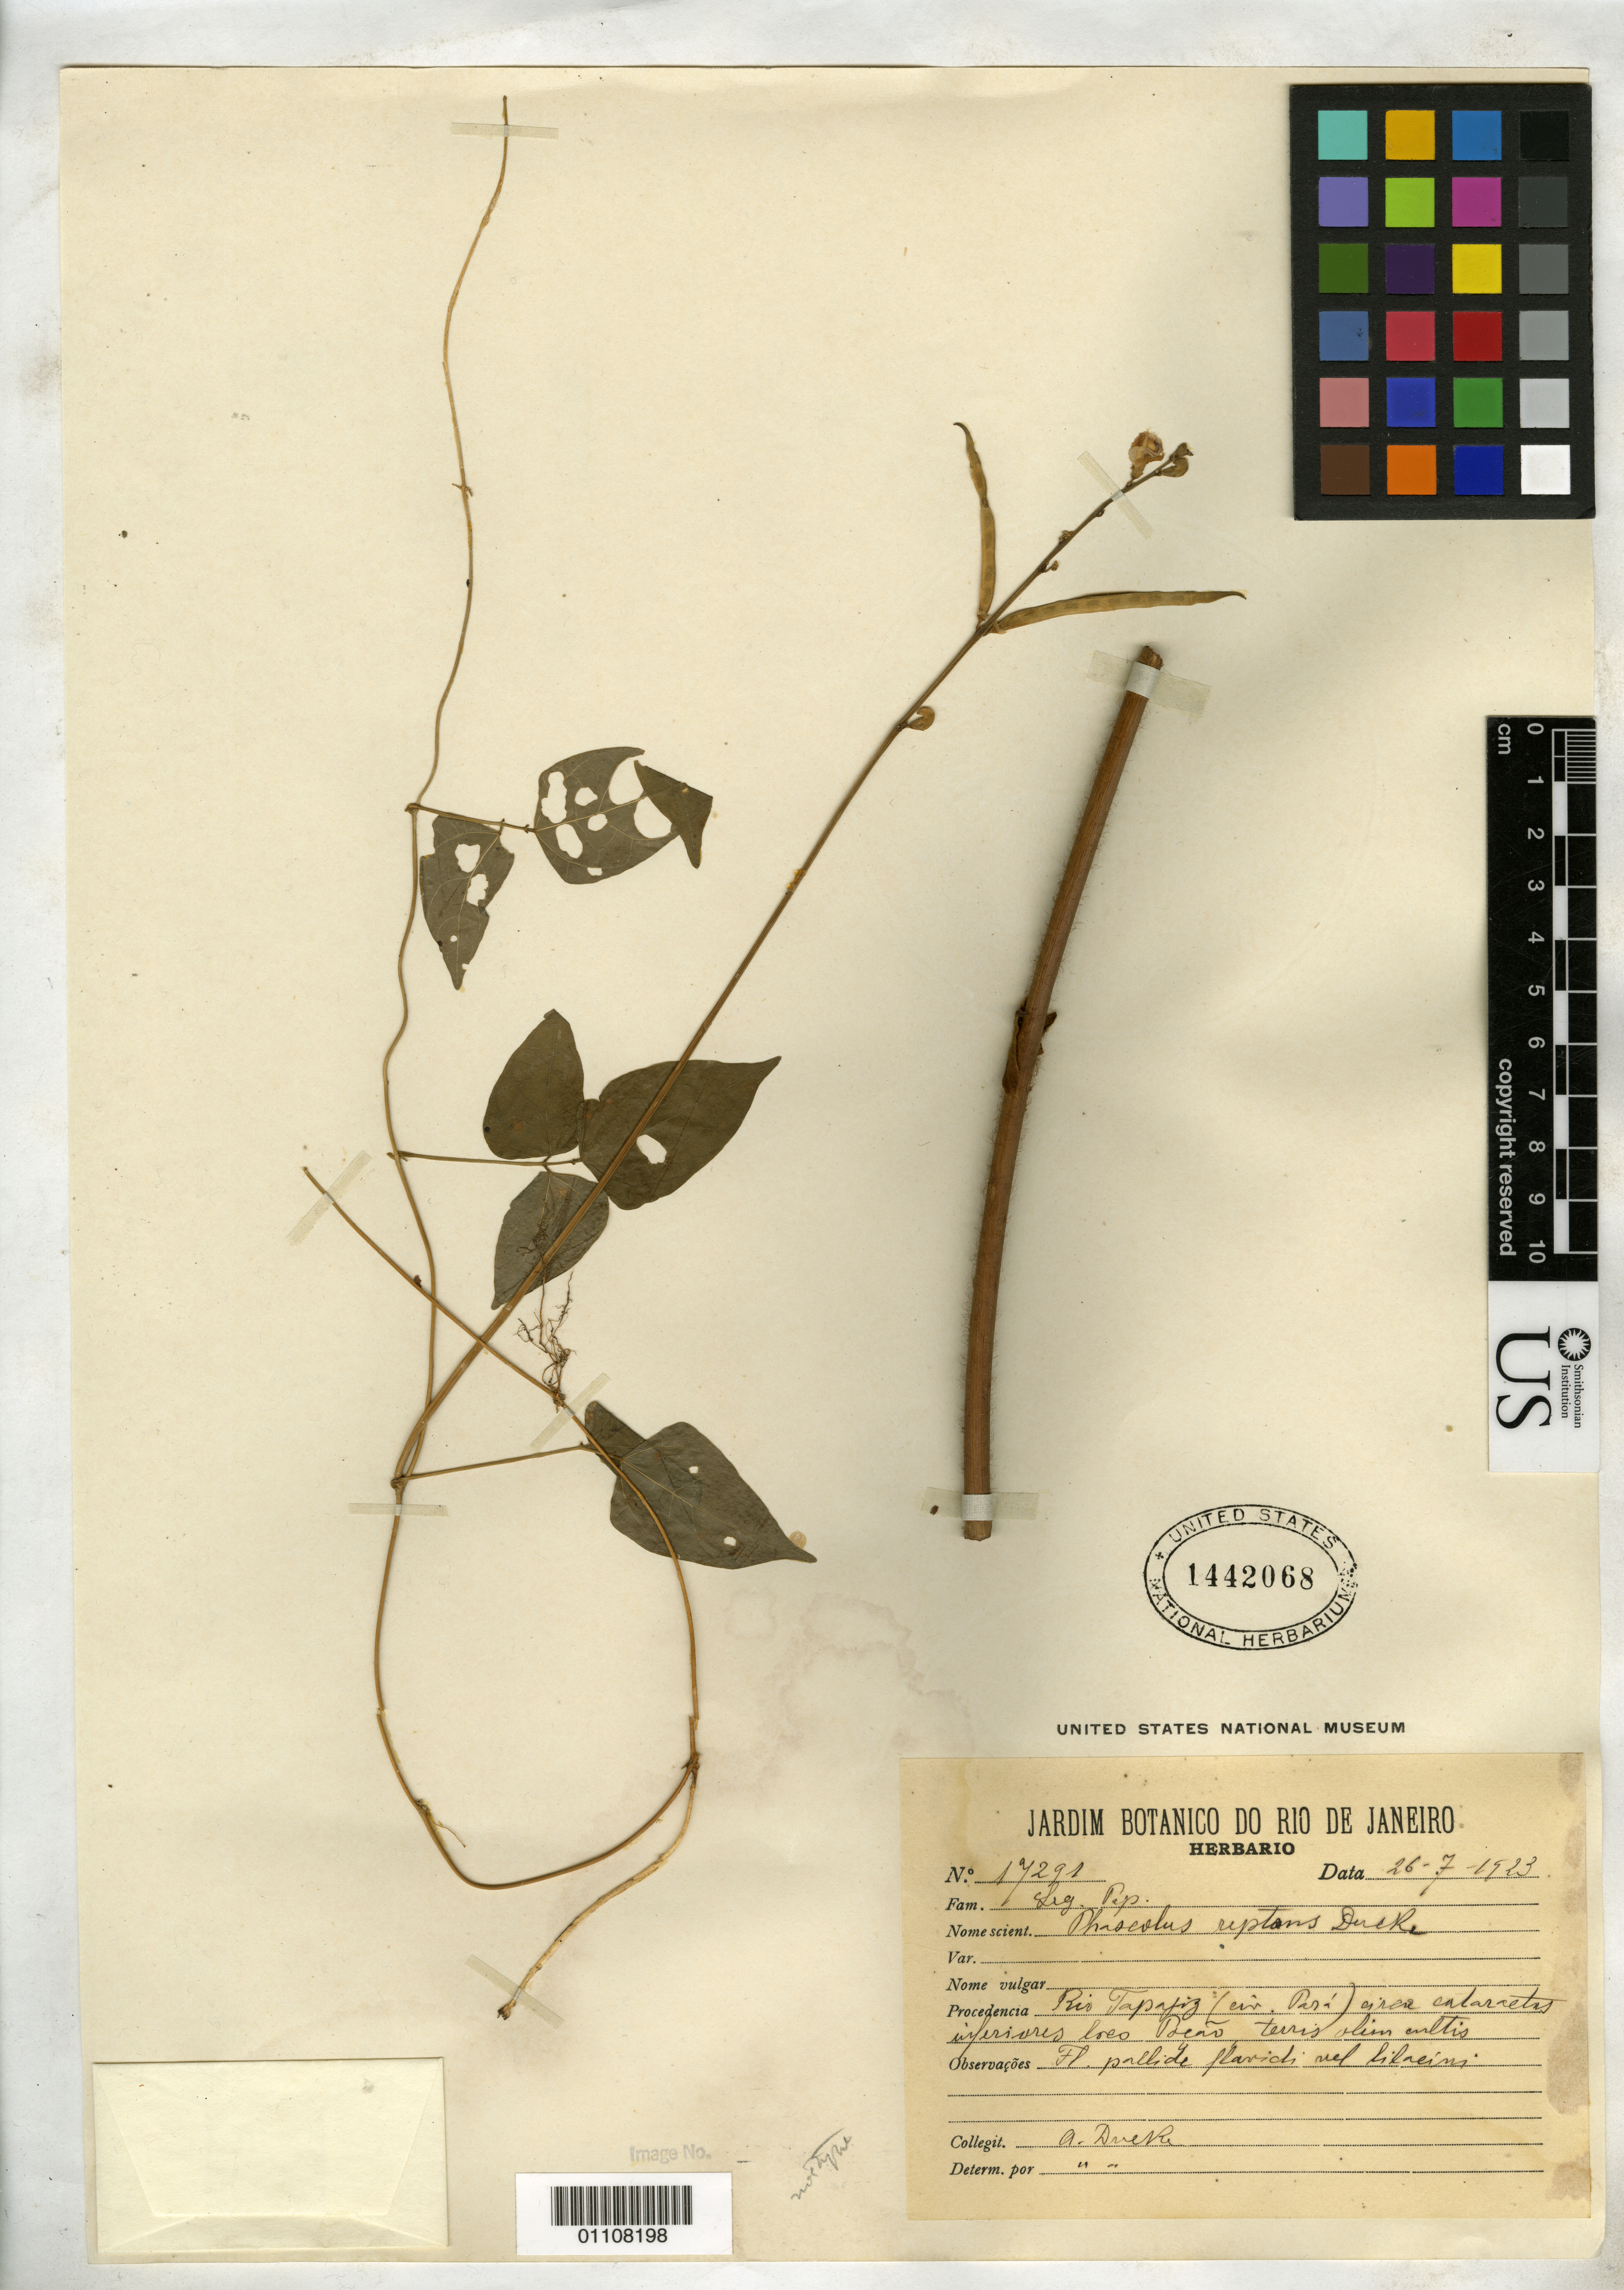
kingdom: Plantae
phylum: Tracheophyta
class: Magnoliopsida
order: Fabales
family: Fabaceae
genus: Phaseolus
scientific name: Phaseolus reptans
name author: Ducke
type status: Syntype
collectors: A. Ducke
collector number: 17291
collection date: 1923-07-26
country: Brazil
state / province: Pará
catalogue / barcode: US 1442068